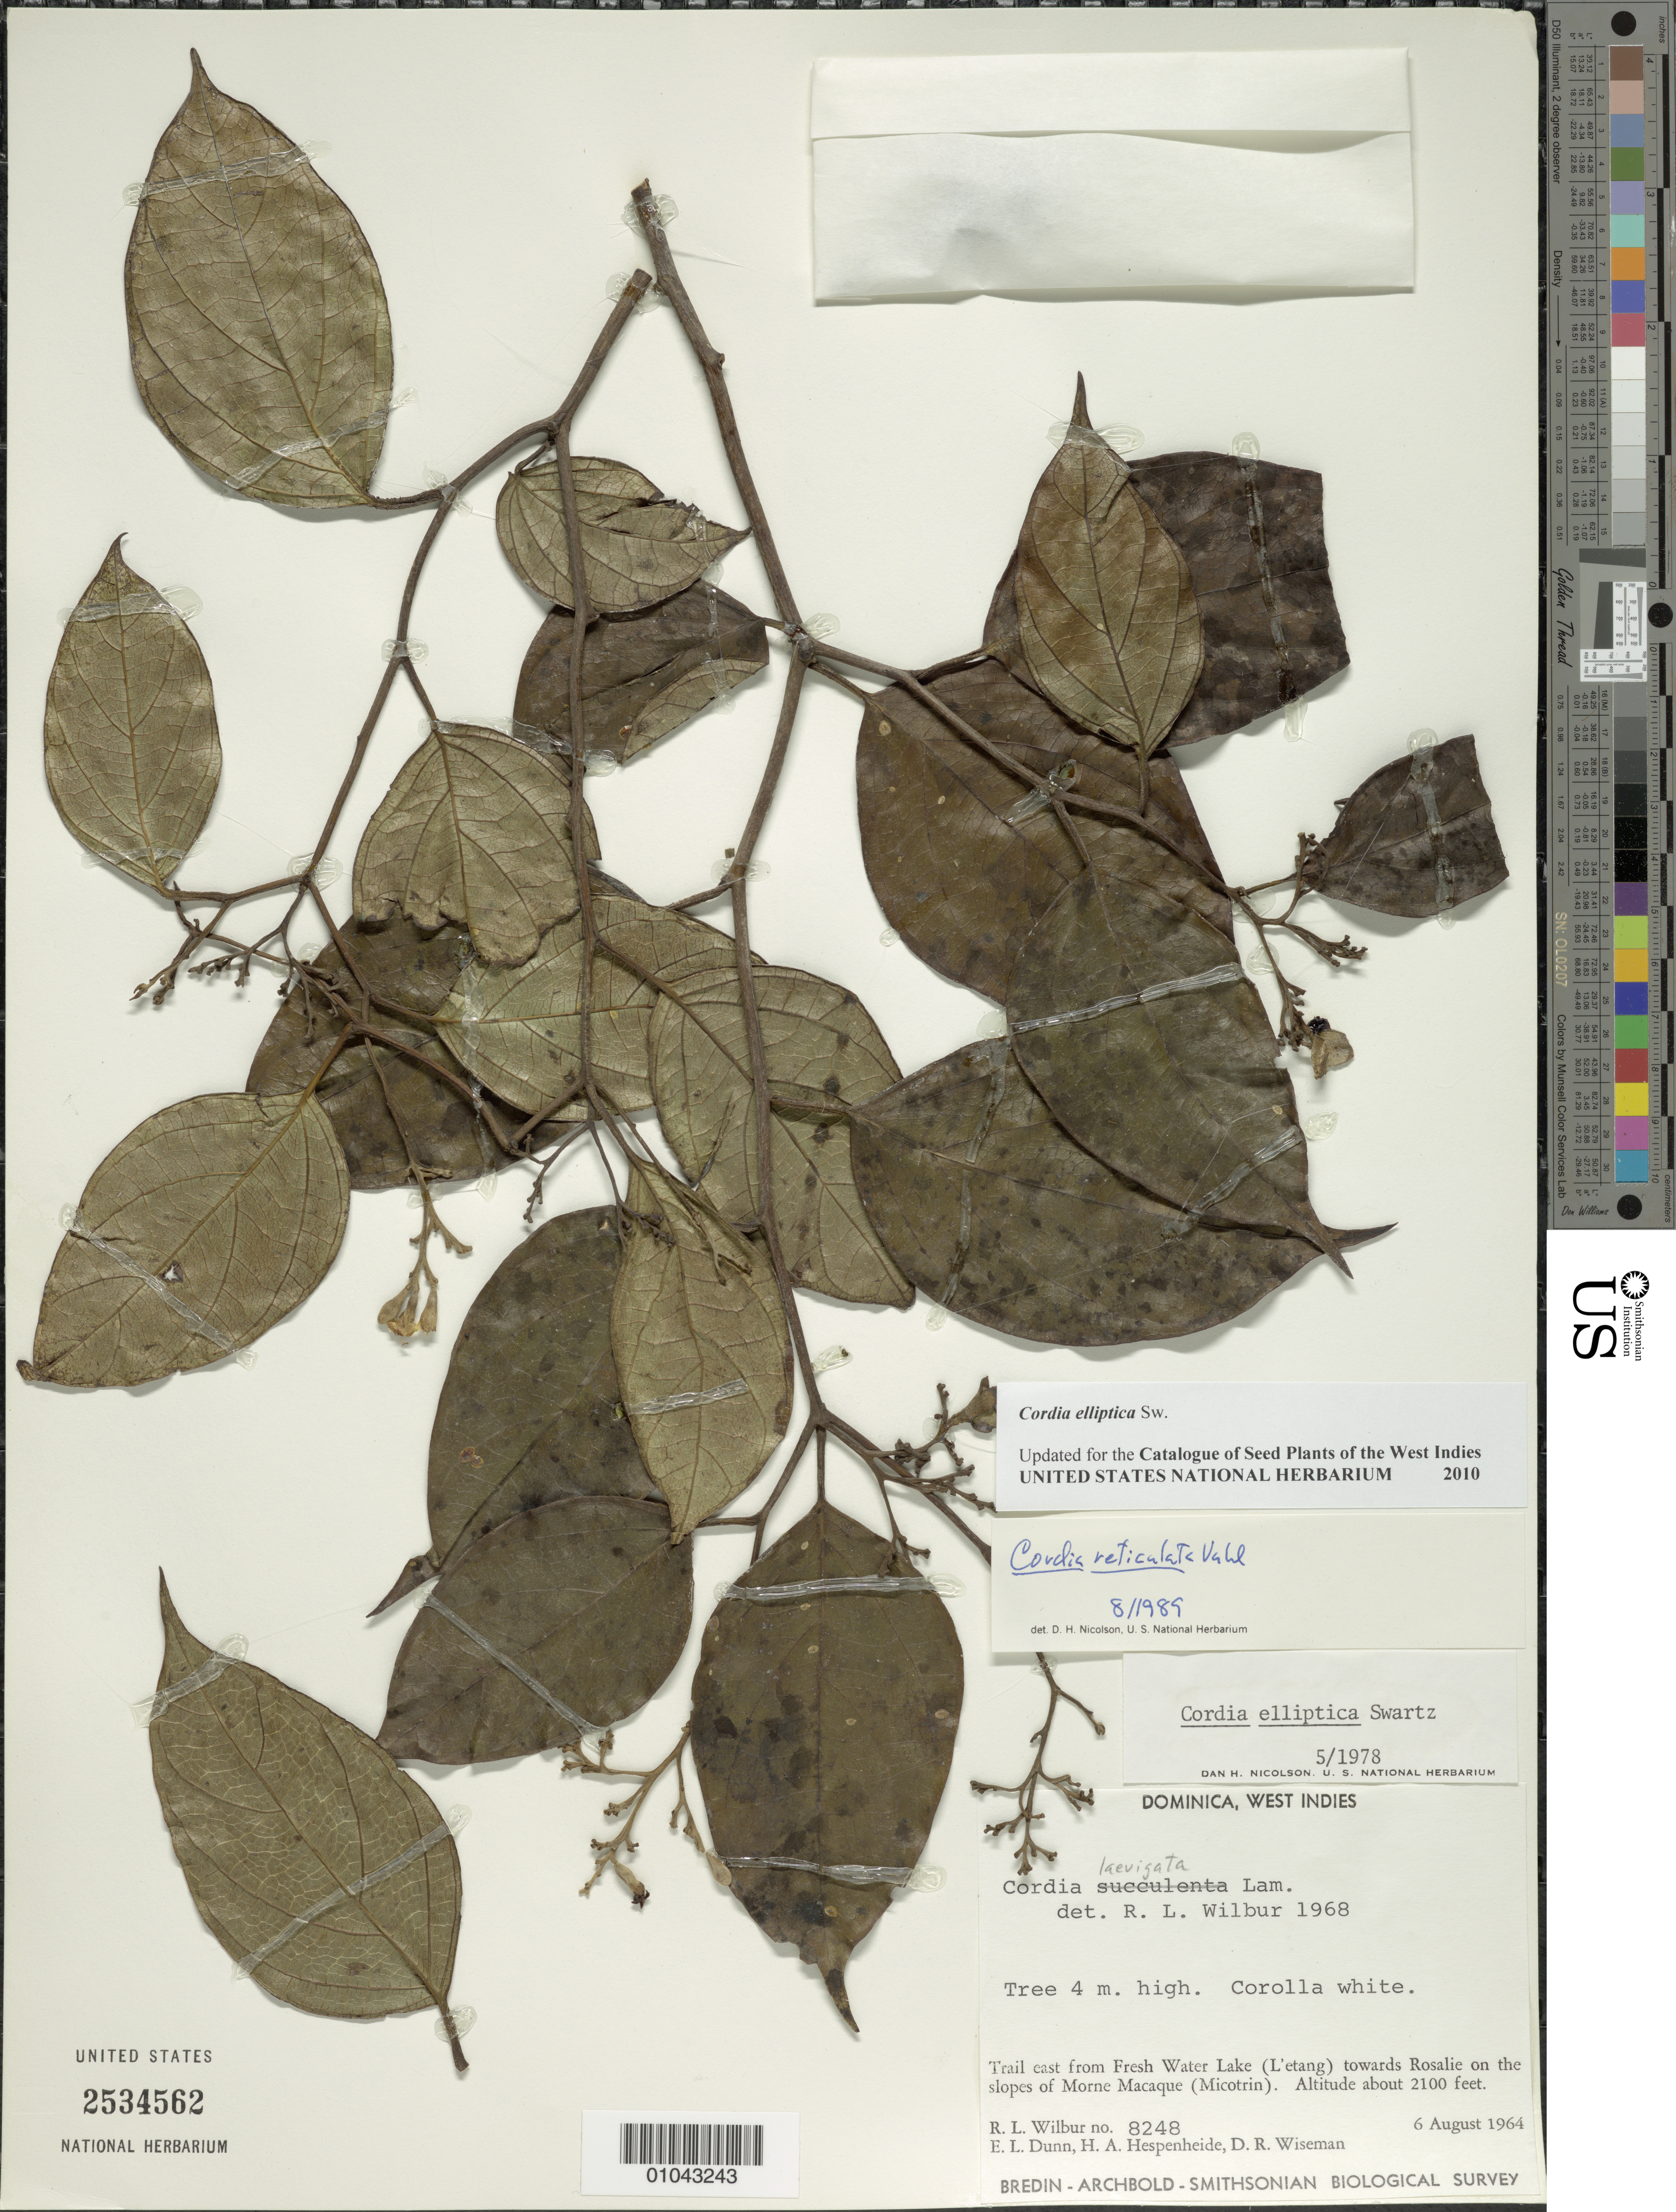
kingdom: Plantae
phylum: Tracheophyta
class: Magnoliopsida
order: Boraginales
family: Cordiaceae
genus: Cordia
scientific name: Cordia elliptica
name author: Sw.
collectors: R. L. Wilbur, E. Dunn, H. A. Hespenheide & D. R. Wiseman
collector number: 8248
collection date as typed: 06 Aug 1964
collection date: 1964-08-06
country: Dominica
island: Dominica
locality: Fresh Water Lake (L'etang) trail east from towards Rosalie on the slopes of Morne Macaque (Micotrin)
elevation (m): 640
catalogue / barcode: US 2534562